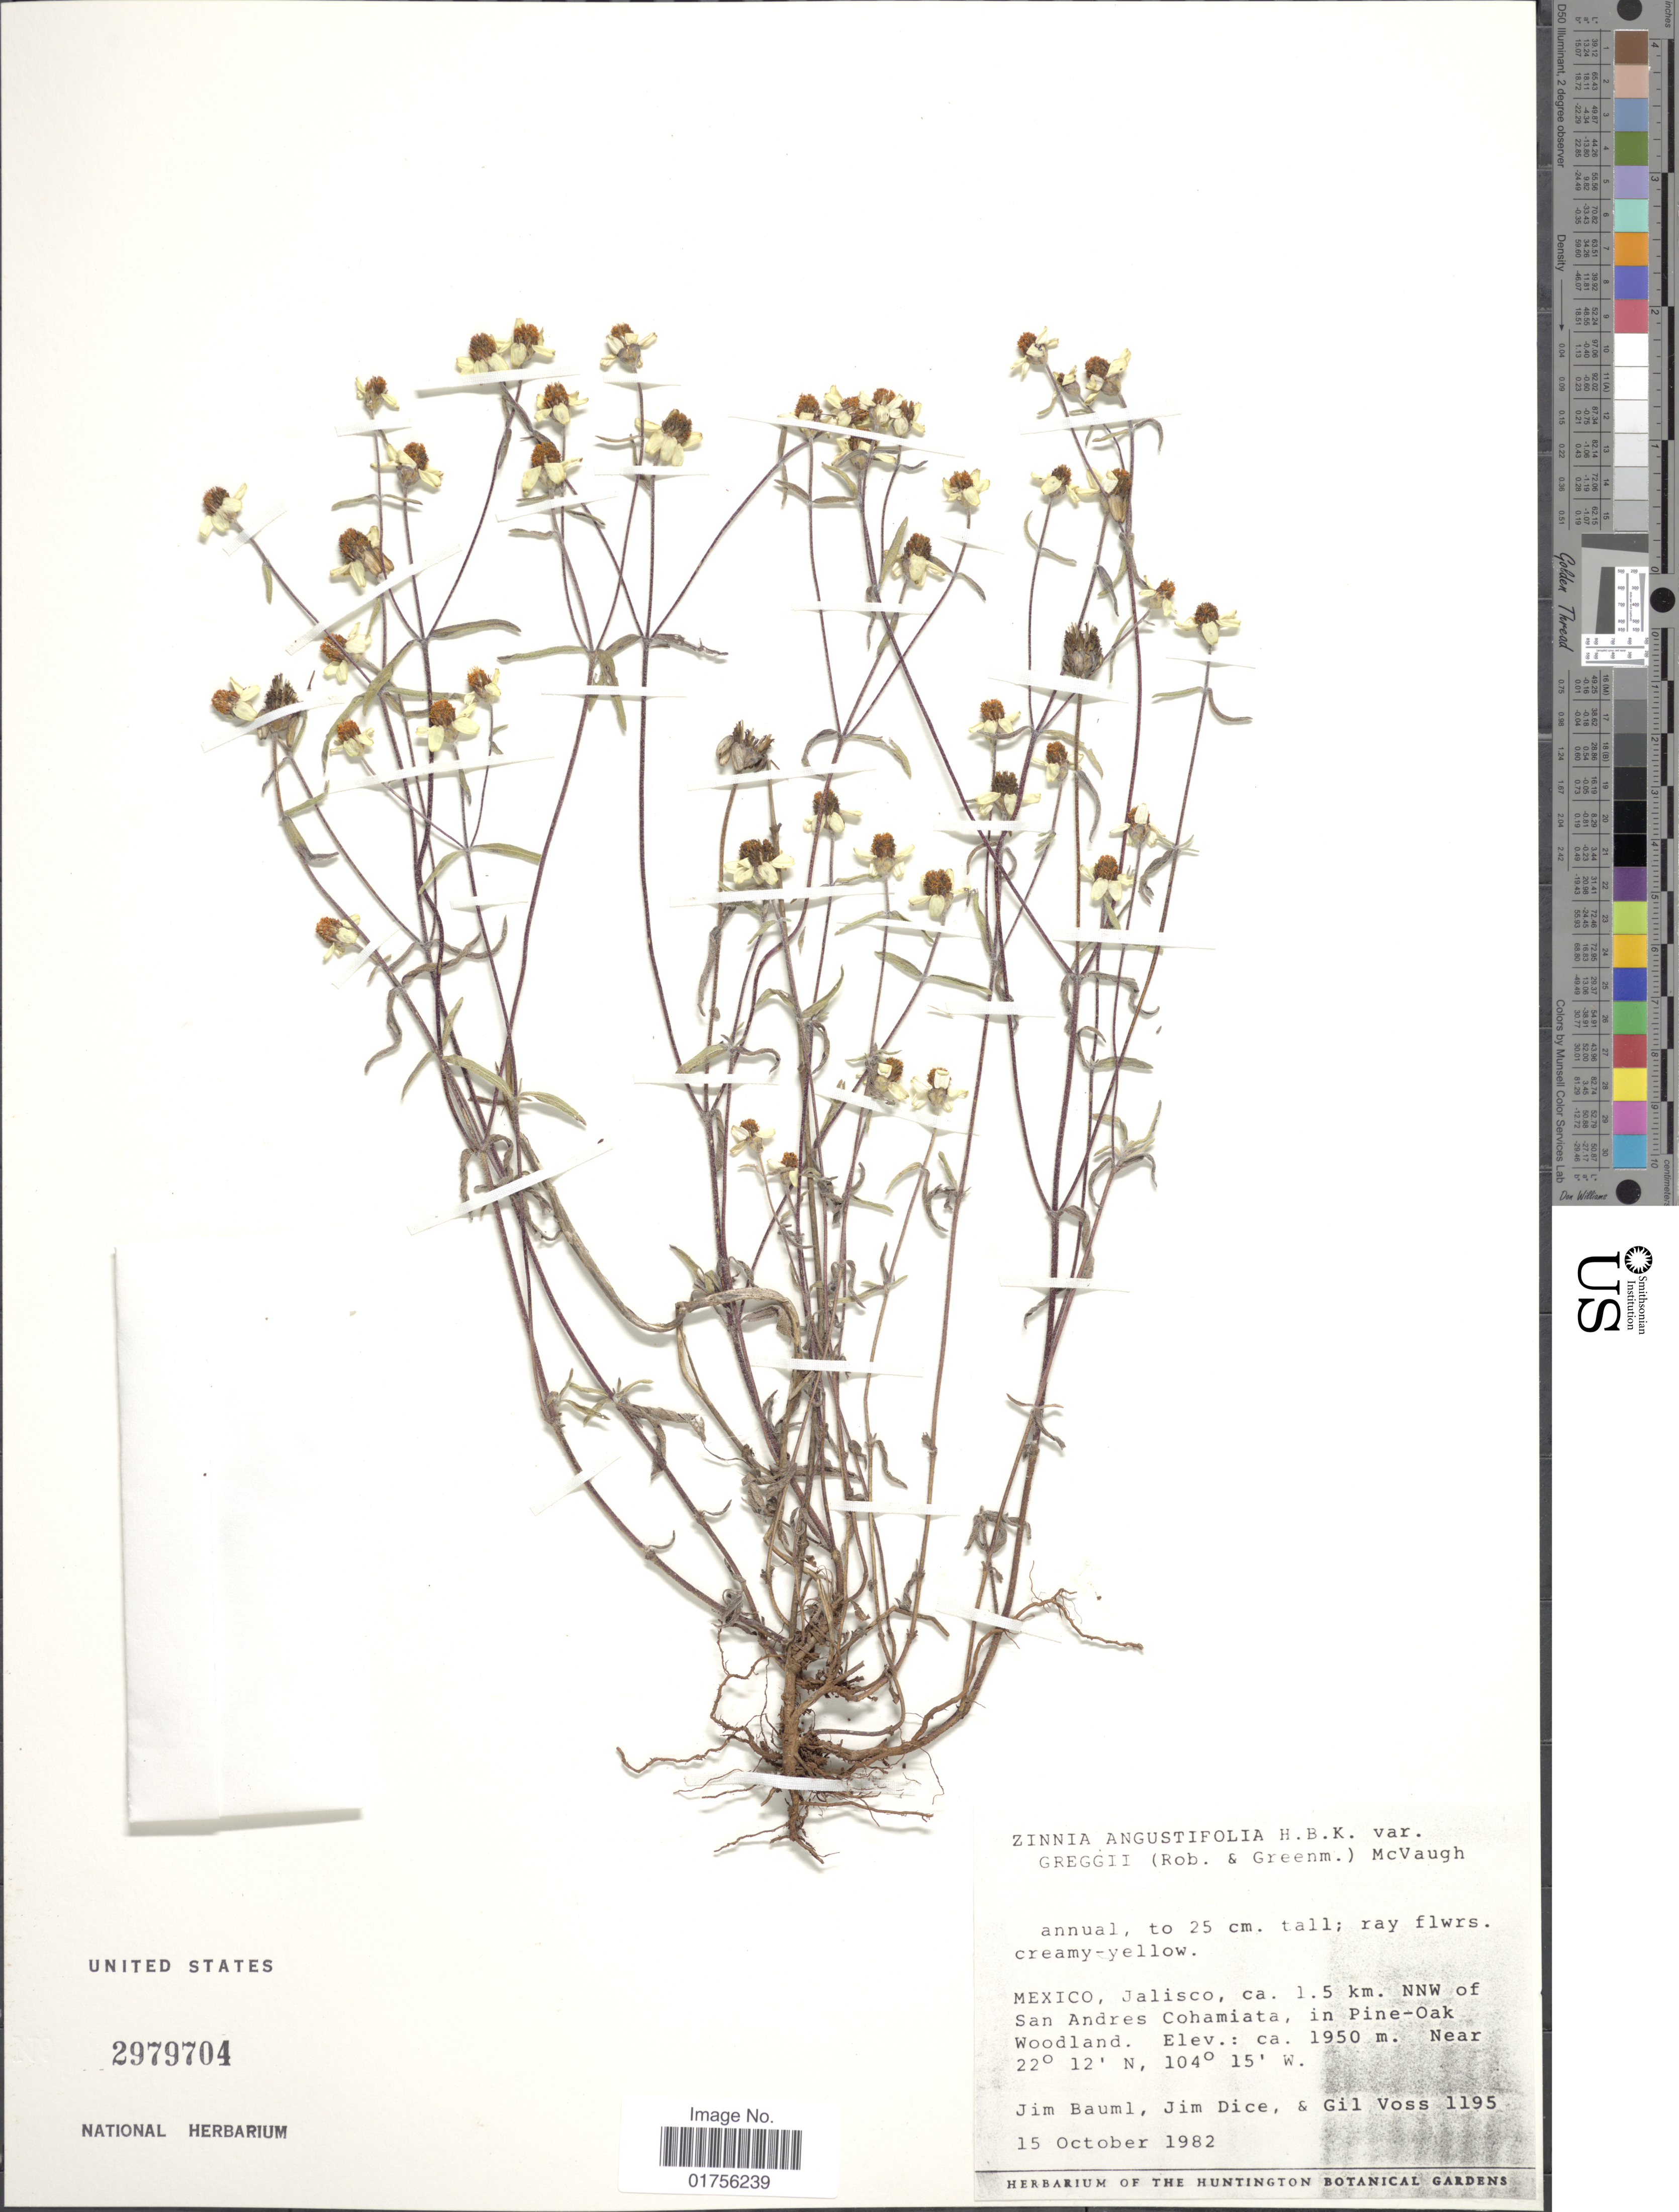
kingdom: Plantae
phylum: Tracheophyta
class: Magnoliopsida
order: Asterales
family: Asteraceae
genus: Zinnia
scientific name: Zinnia greggii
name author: (B.L. Rob.) B.L. Rob.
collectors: J. Bauml, J. Dice & G. Voss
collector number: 1195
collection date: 1982-10-15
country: Mexico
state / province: Jalisco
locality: Mexico, Jalisco, 1.5 km NNW of San Andres Cohamiata, in Pine-Oak Woodland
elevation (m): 1950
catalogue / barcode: US 2979704